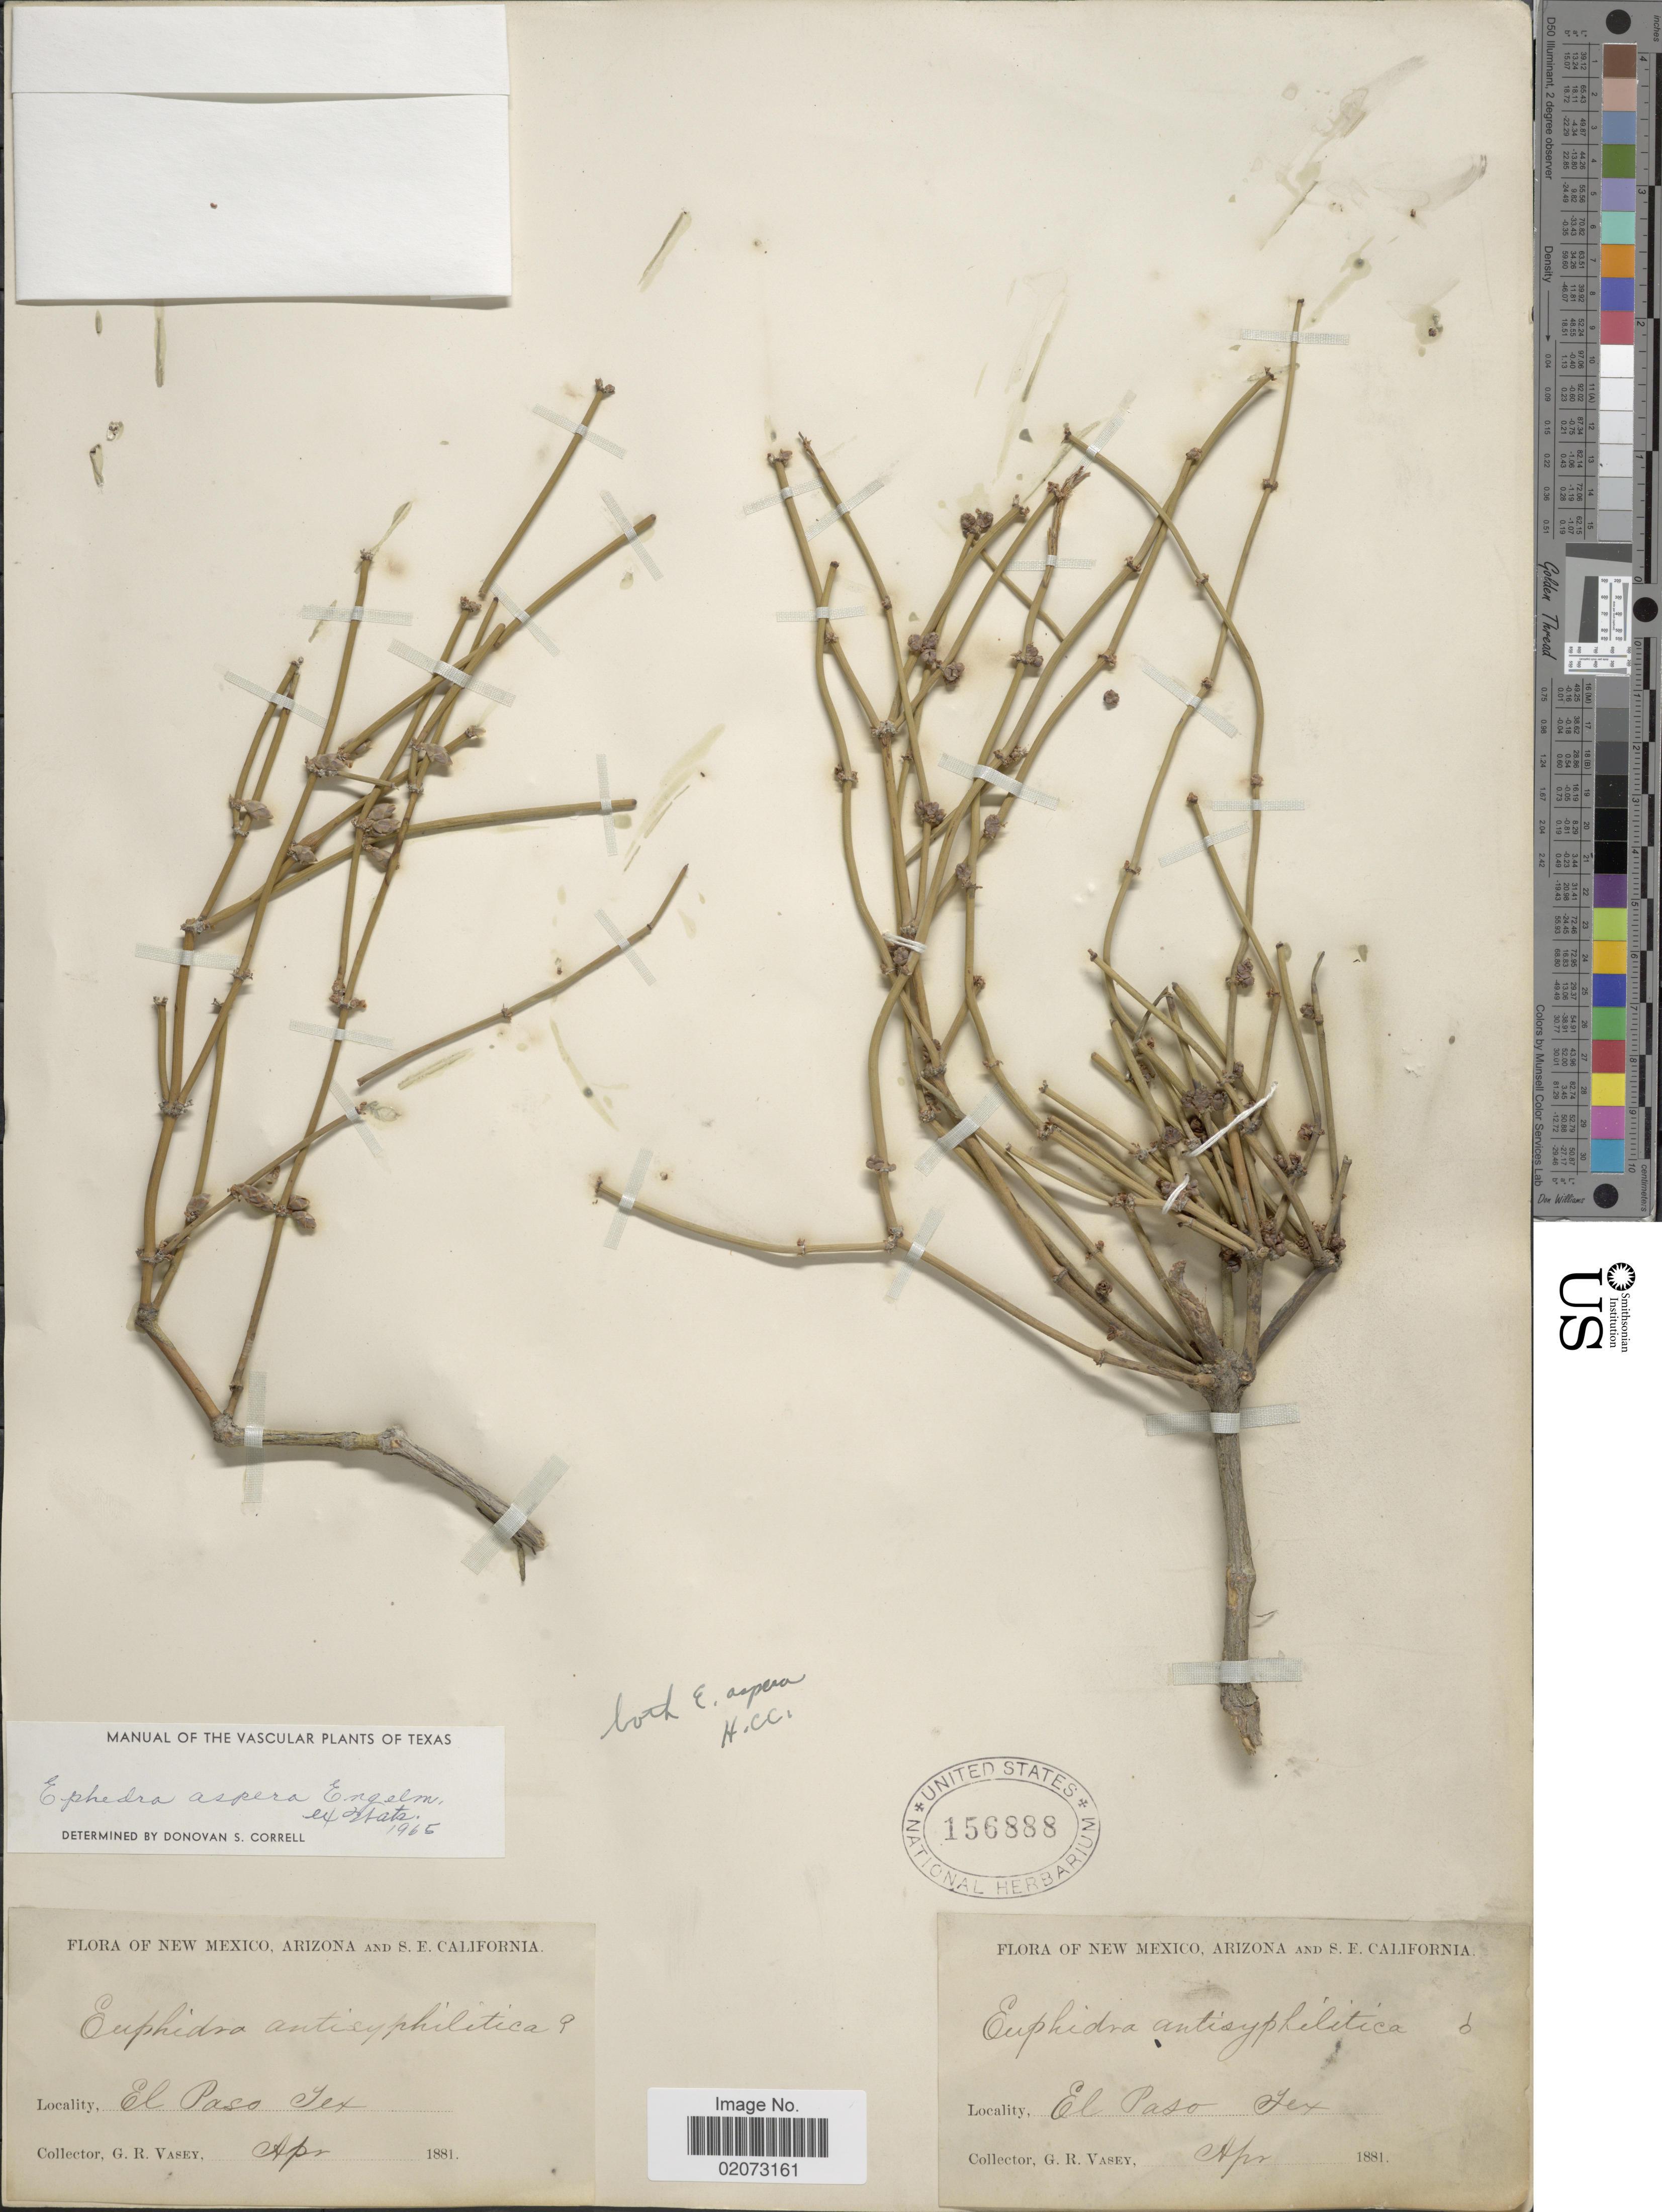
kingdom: Plantae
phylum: Tracheophyta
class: Gnetopsida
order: Ephedrales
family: Ephedraceae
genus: Ephedra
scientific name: Ephedra aspera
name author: Engelm. ex S. Watson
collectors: G. R. Vasey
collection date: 1881-04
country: United States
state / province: Texas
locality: El Paso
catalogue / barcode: US 156888